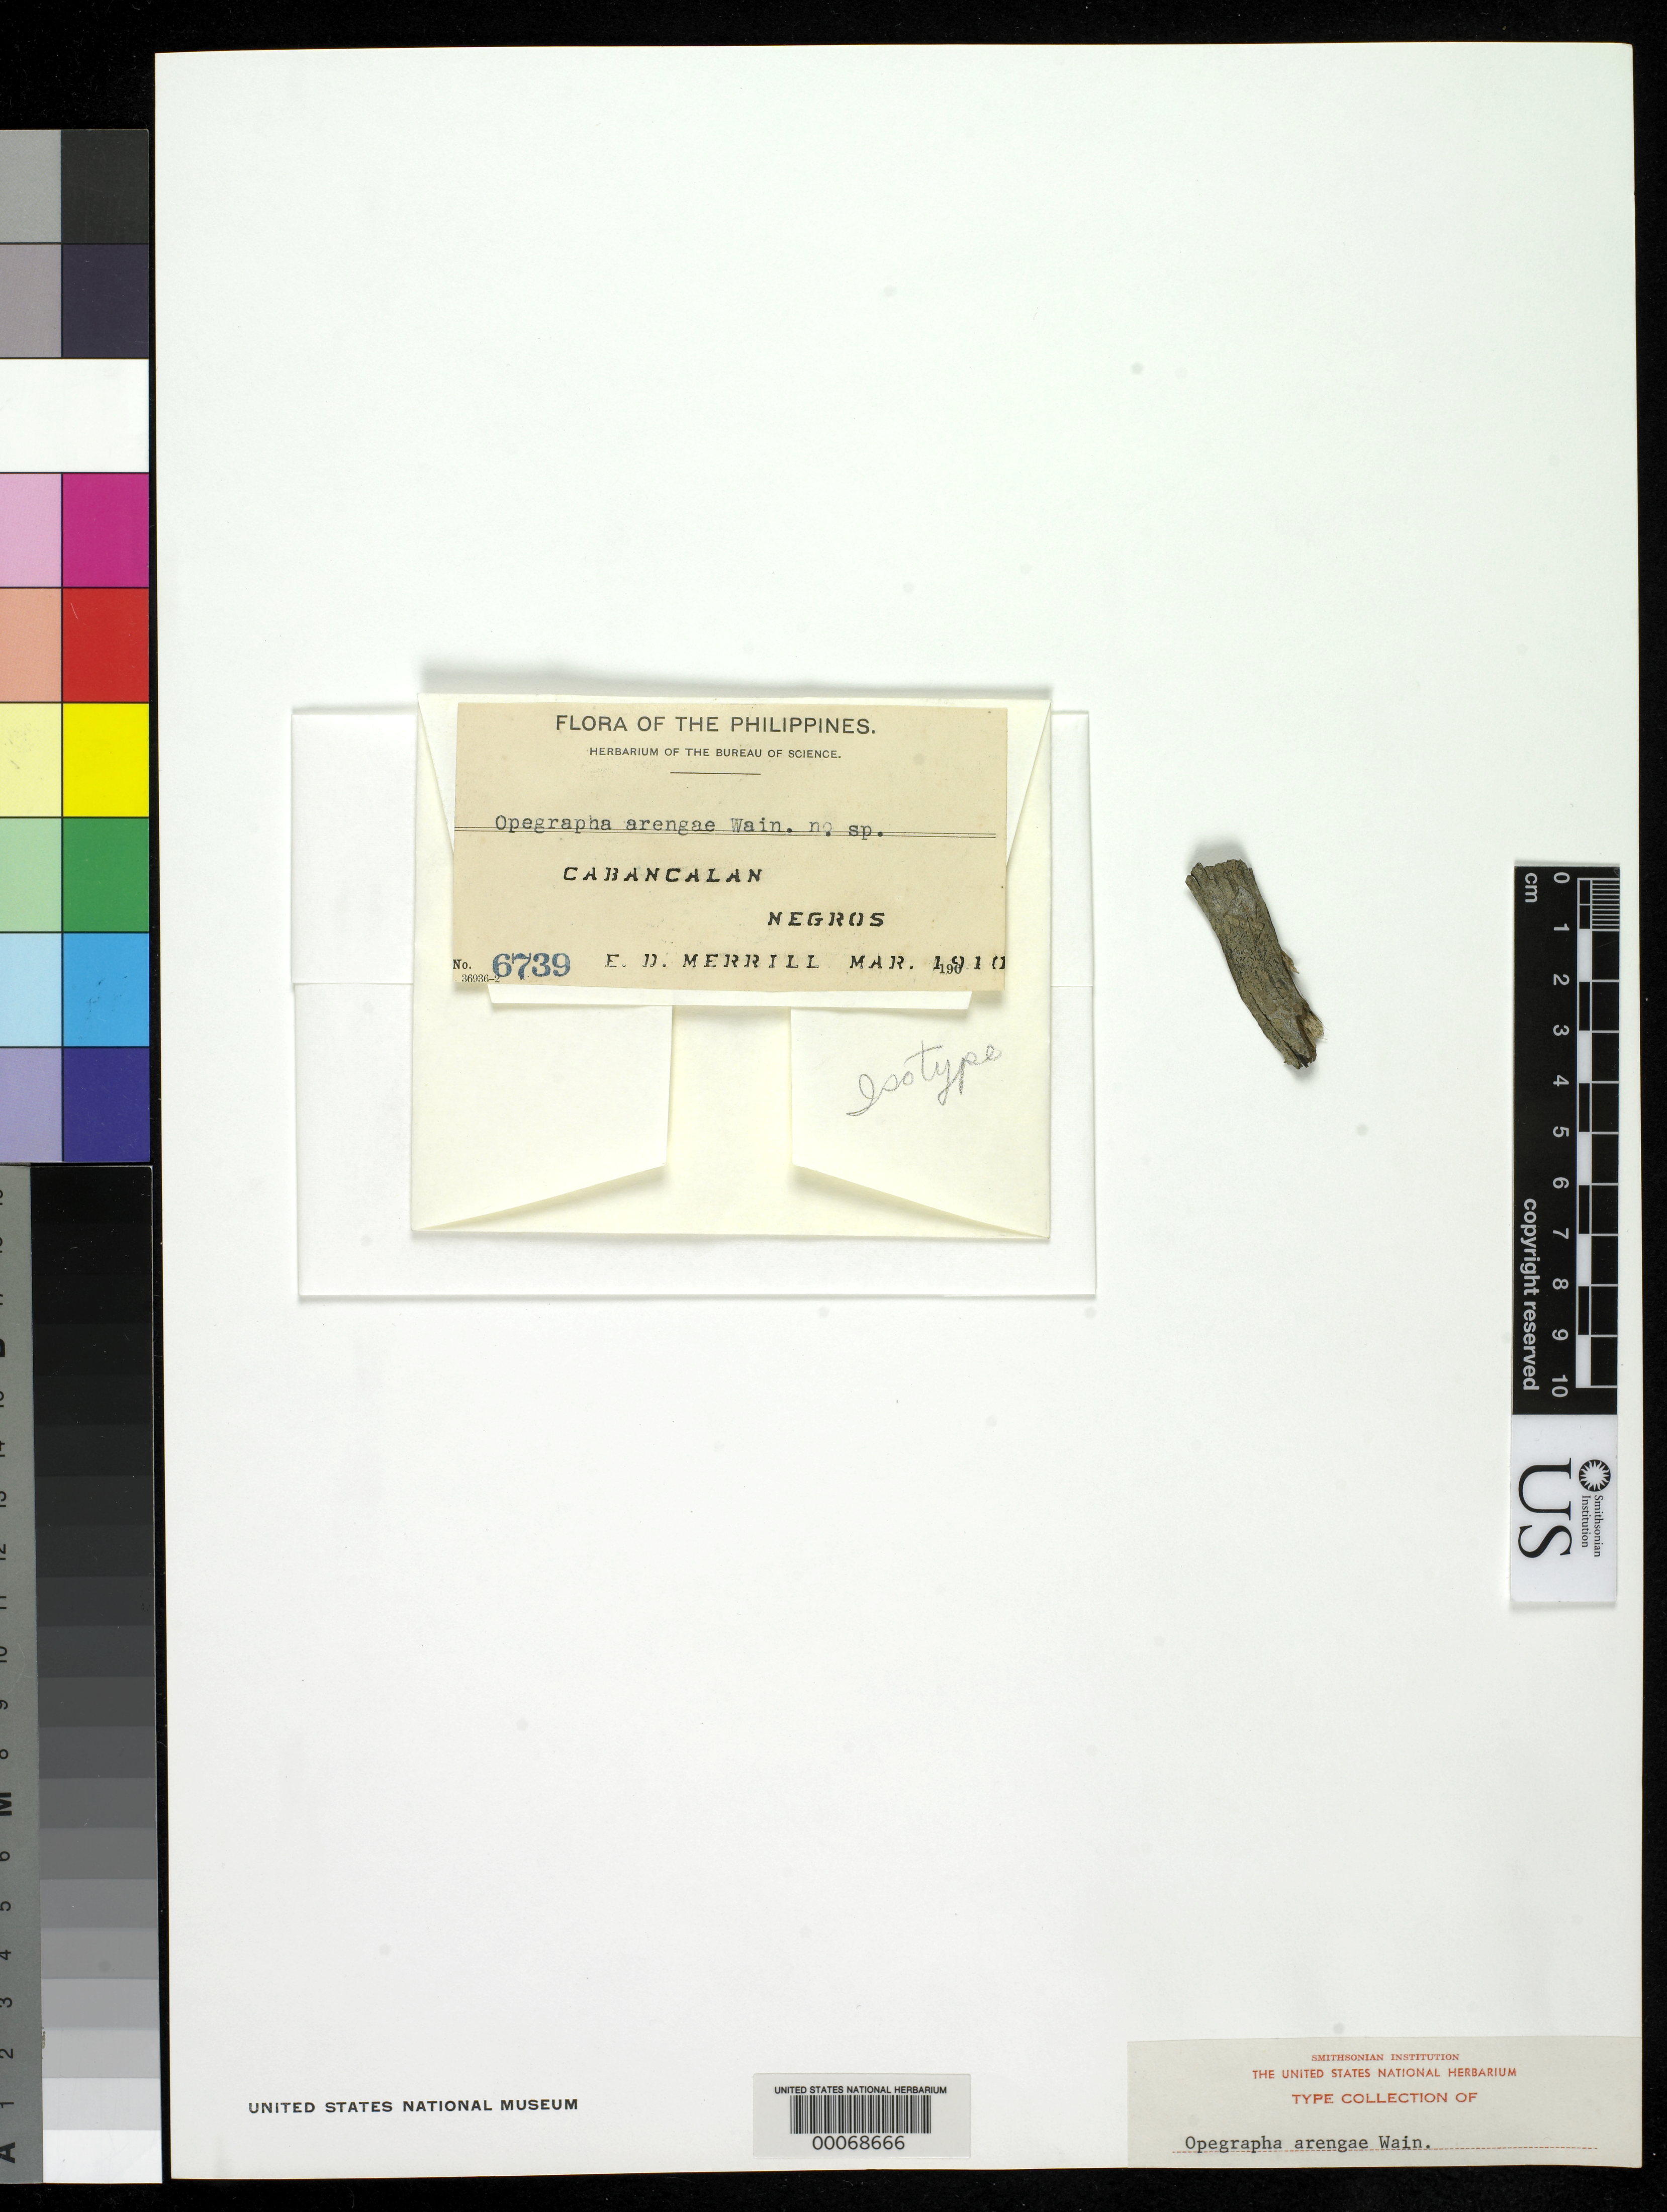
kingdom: Fungi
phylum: Ascomycota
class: Arthoniomycetes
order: Arthoniales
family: Opegraphaceae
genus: Opegrapha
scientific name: Opegrapha arengae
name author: Vain.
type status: Isotype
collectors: E. D. Merrill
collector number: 6739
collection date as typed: Mar 1910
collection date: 1910-03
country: Philippines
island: Negros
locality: Cabancalan.